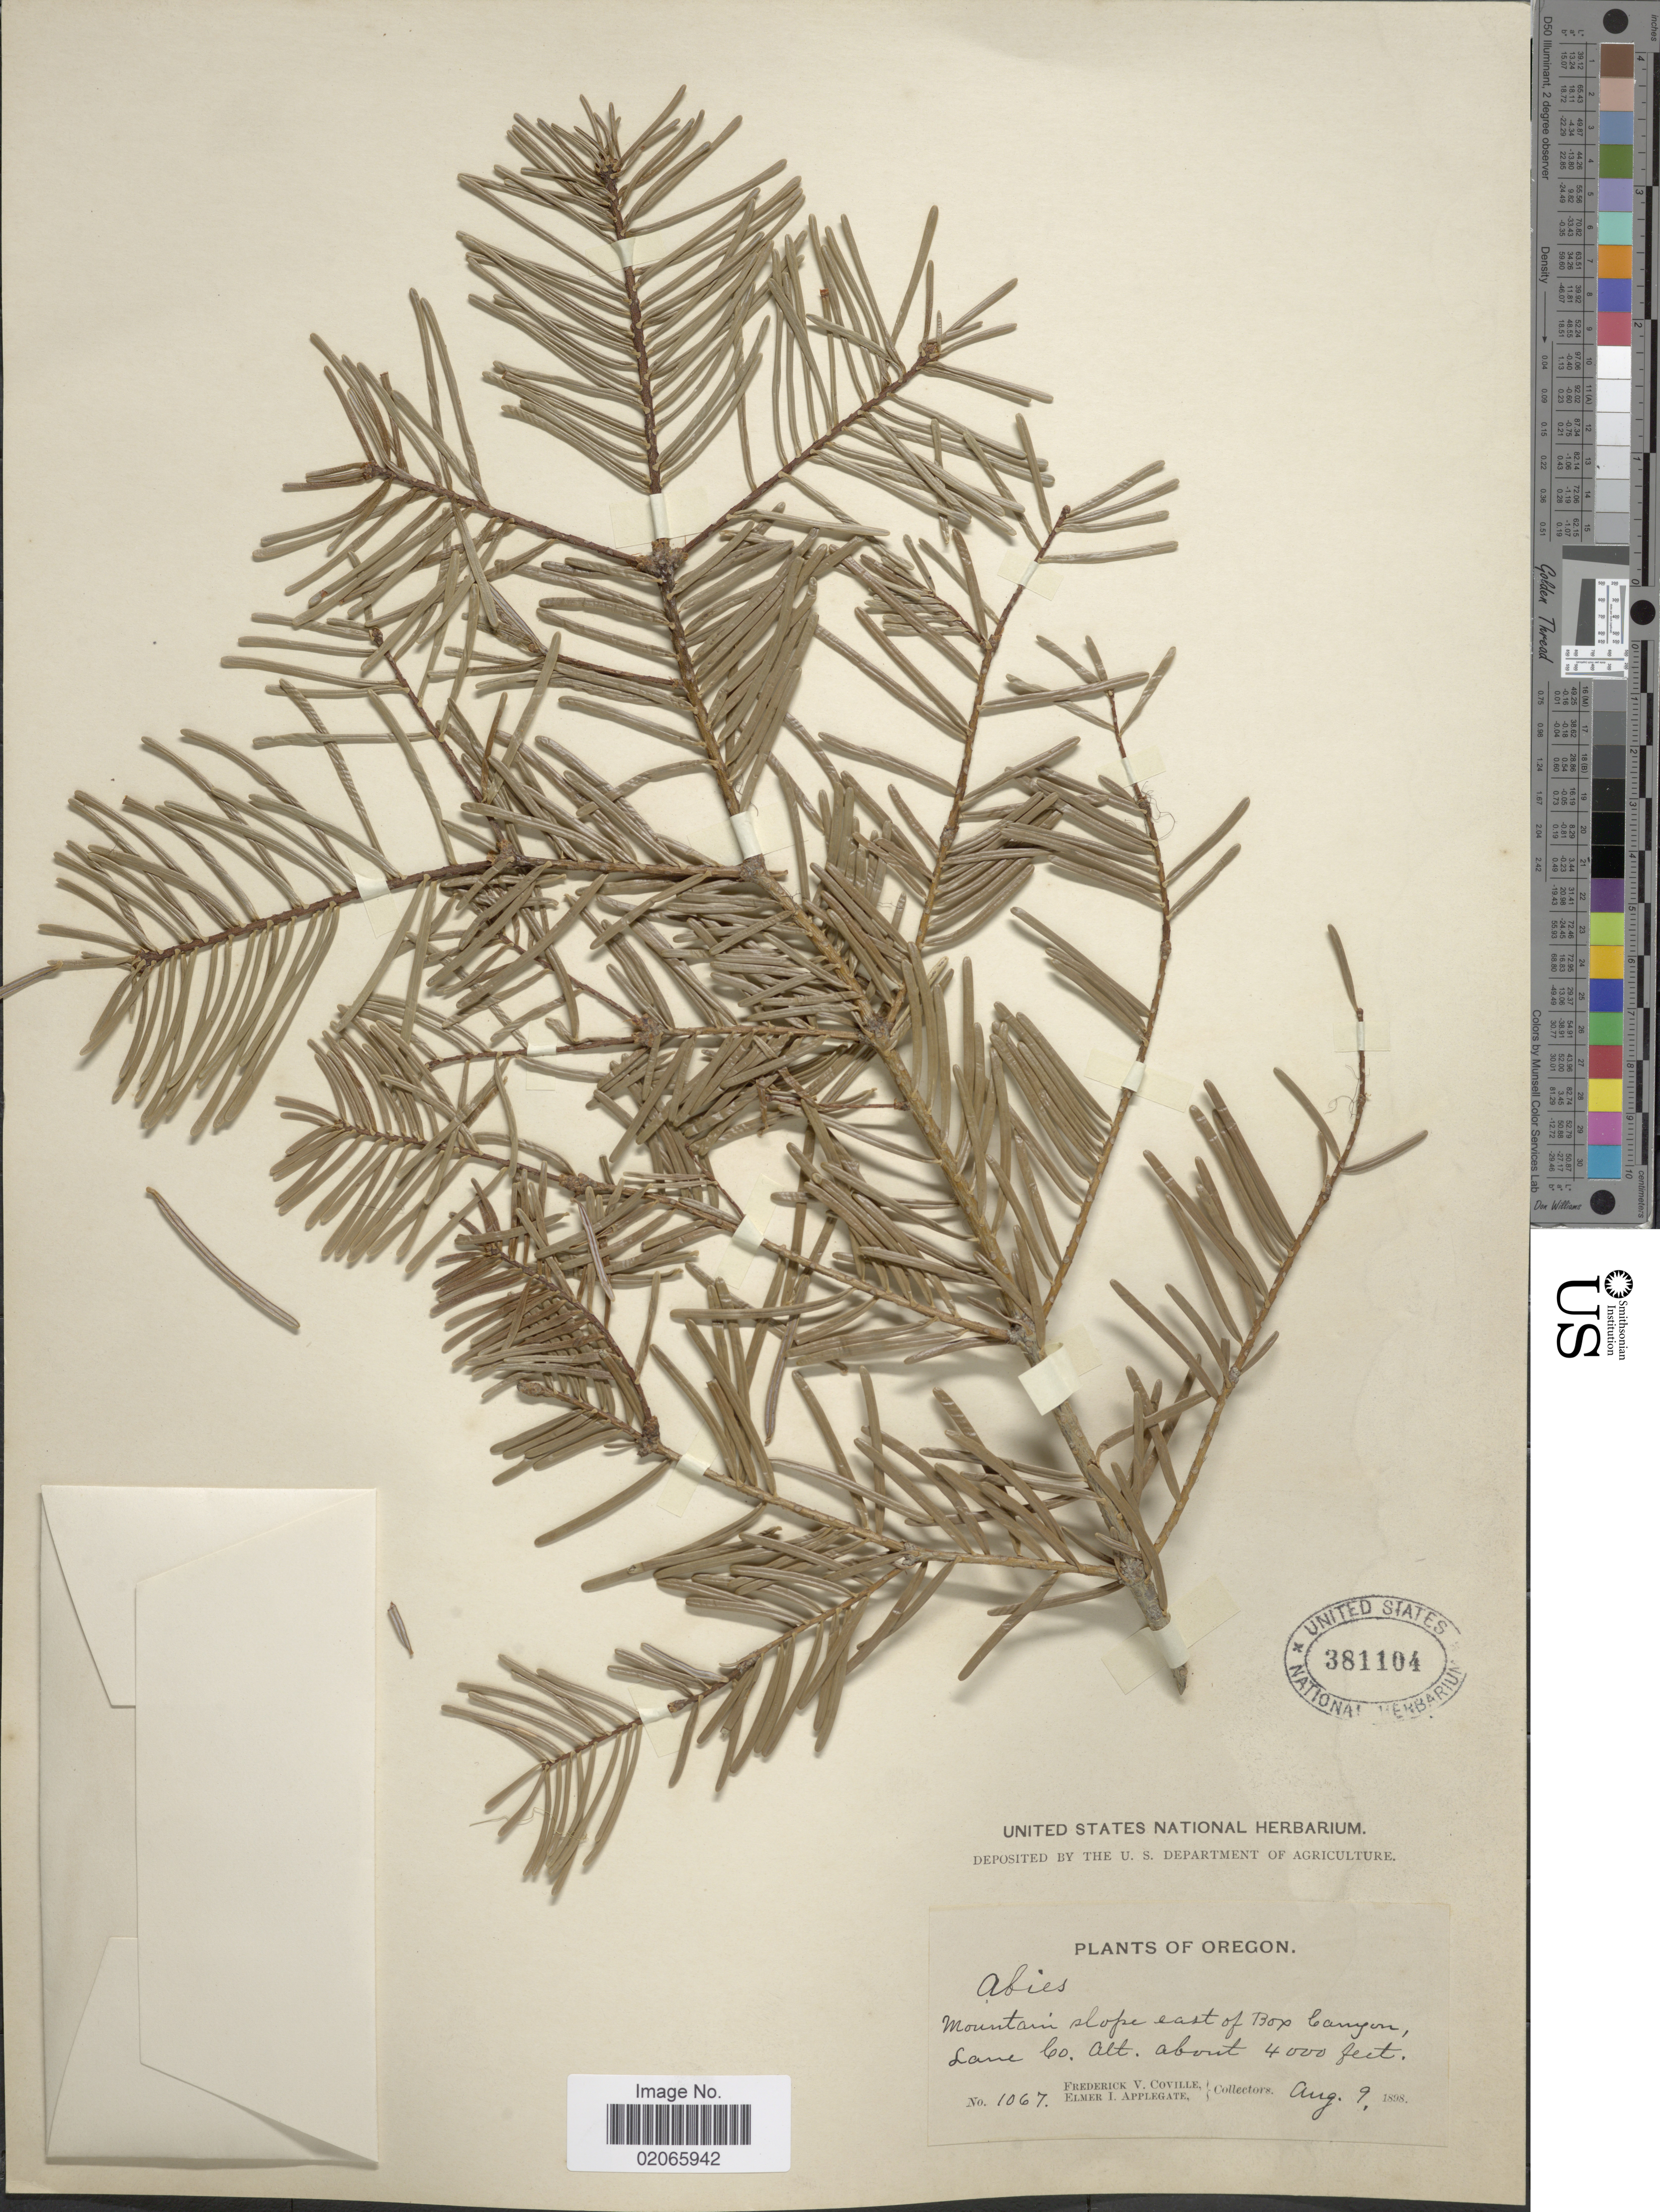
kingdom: Plantae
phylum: Tracheophyta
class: Pinopsida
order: Pinales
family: Pinaceae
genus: Abies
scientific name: Abies sp.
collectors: F. V. Coville & E. I. Applegate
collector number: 1067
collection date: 1898-08-09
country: United States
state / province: Oregon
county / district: Lane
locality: Mountain slope east of Box Canyon, Lane Co.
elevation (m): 1219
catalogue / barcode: US 381104